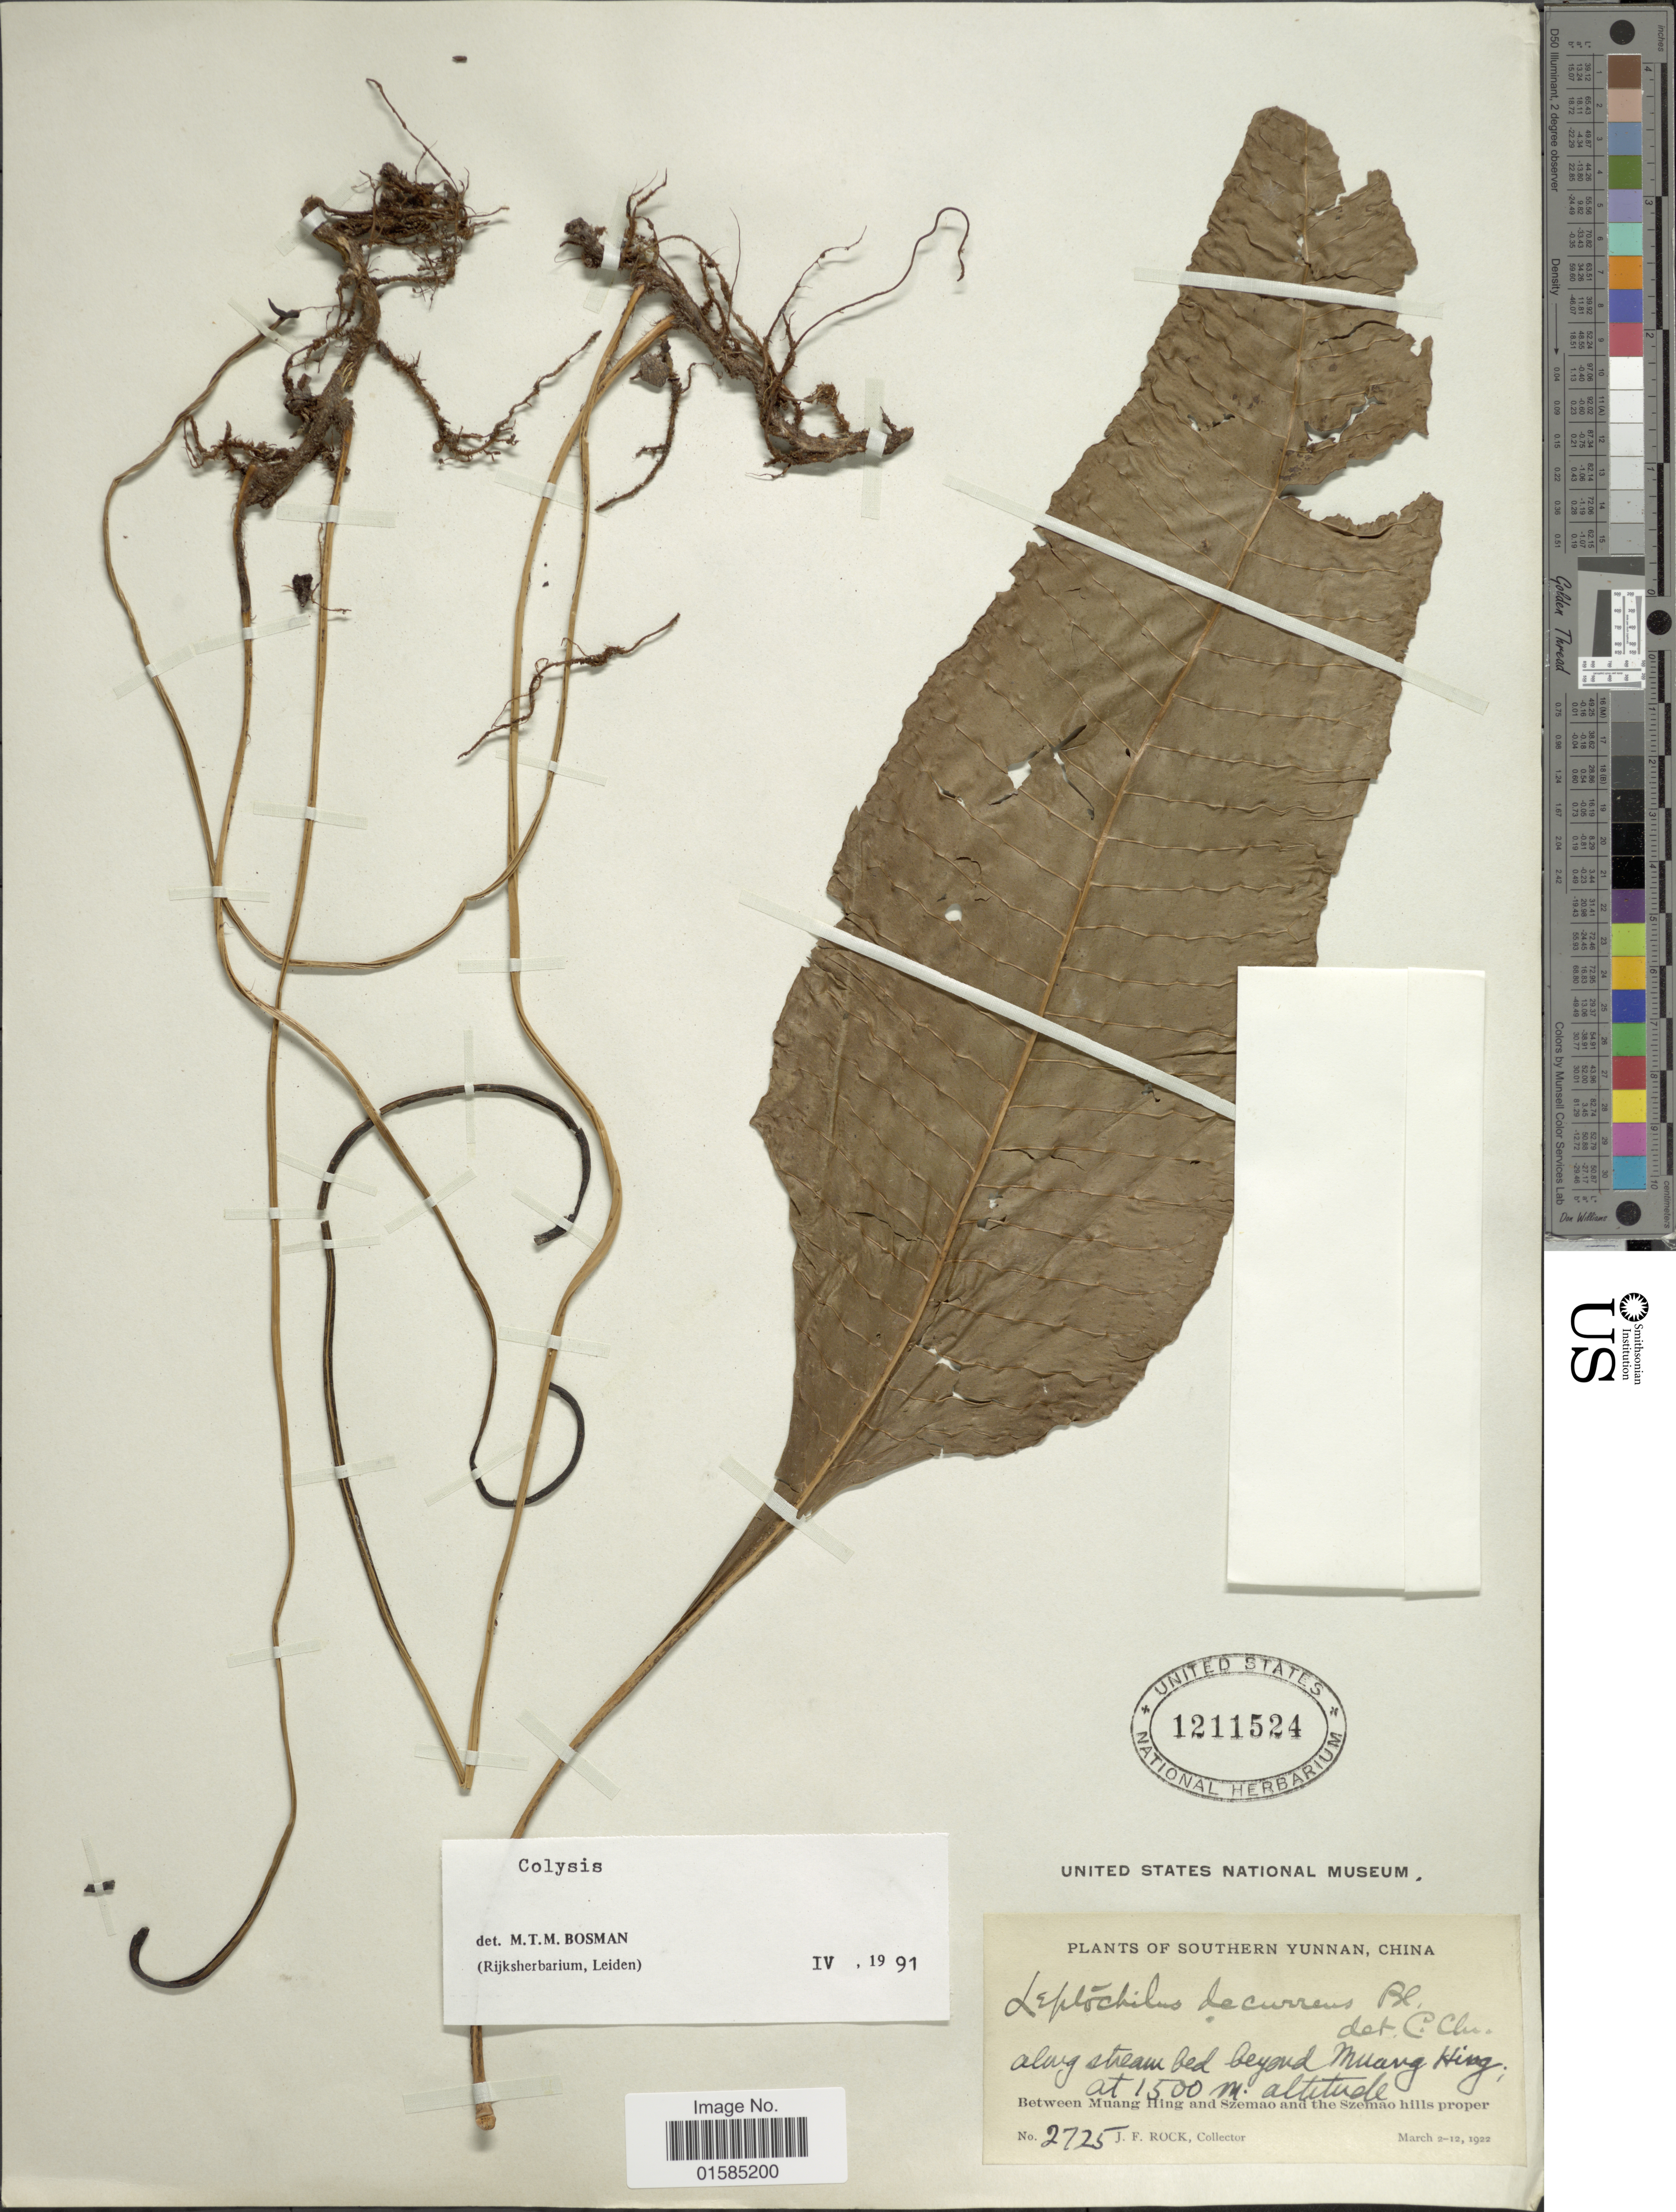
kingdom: Plantae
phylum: Tracheophyta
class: Polypodiopsida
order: Polypodiales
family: Polypodiaceae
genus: Leptochilus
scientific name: Leptochilus decurrens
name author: Blume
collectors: J. Rock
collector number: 2725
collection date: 1922-03-02/1922-03-12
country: China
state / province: Yunnan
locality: Southern Yunnan, China, between Muang Hing and Szemao and the Szemao hills proper, along stream bed beyond Muang Hing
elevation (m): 1500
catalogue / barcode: US 1211524